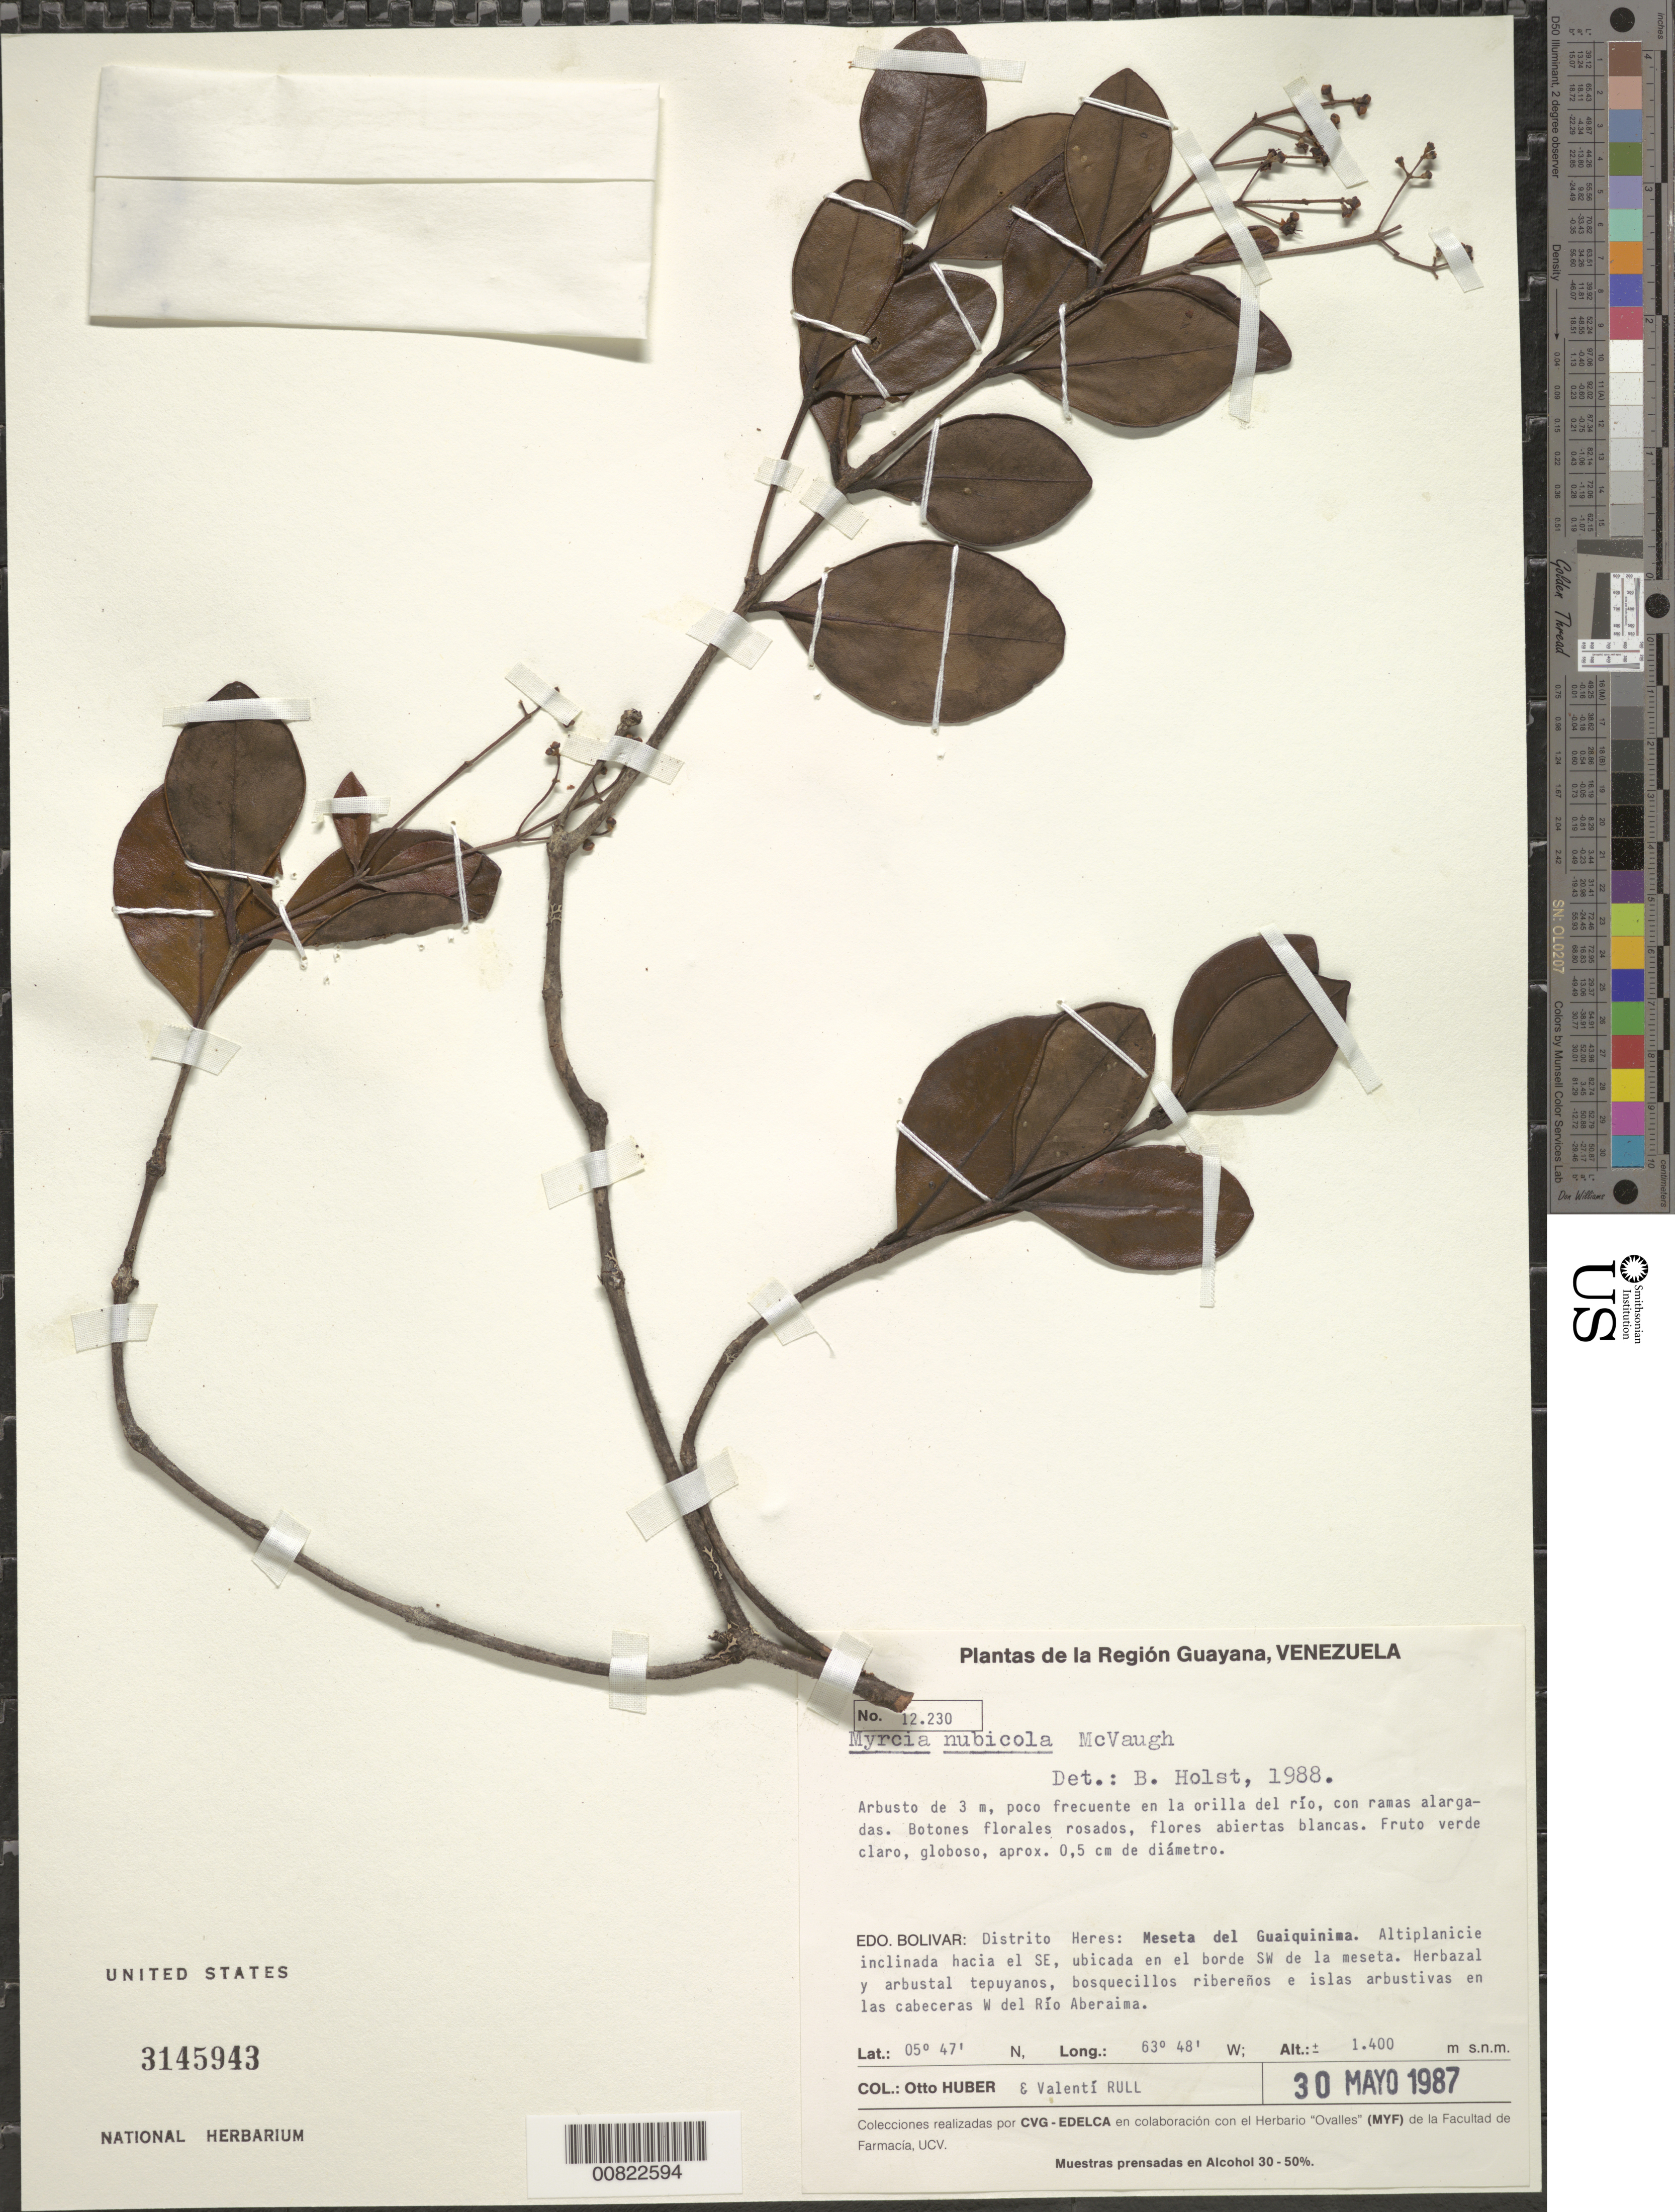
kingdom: Plantae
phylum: Tracheophyta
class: Magnoliopsida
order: Myrtales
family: Myrtaceae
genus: Myrcia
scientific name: Myrcia nubicola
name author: McVaugh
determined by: McVaugh, R.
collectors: O. Huber & V. Rull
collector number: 12230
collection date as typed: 30-May-87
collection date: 1987-05-30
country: Venezuela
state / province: Bolívar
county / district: Heres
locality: Meseta del Guaiquinima, W of Río Aberiama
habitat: Herbazal y arbustal tepuyanos, bosquecillos riberenos e islas arbustivas en las cabeceras; orilla del rio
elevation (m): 1400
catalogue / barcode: US 3145943